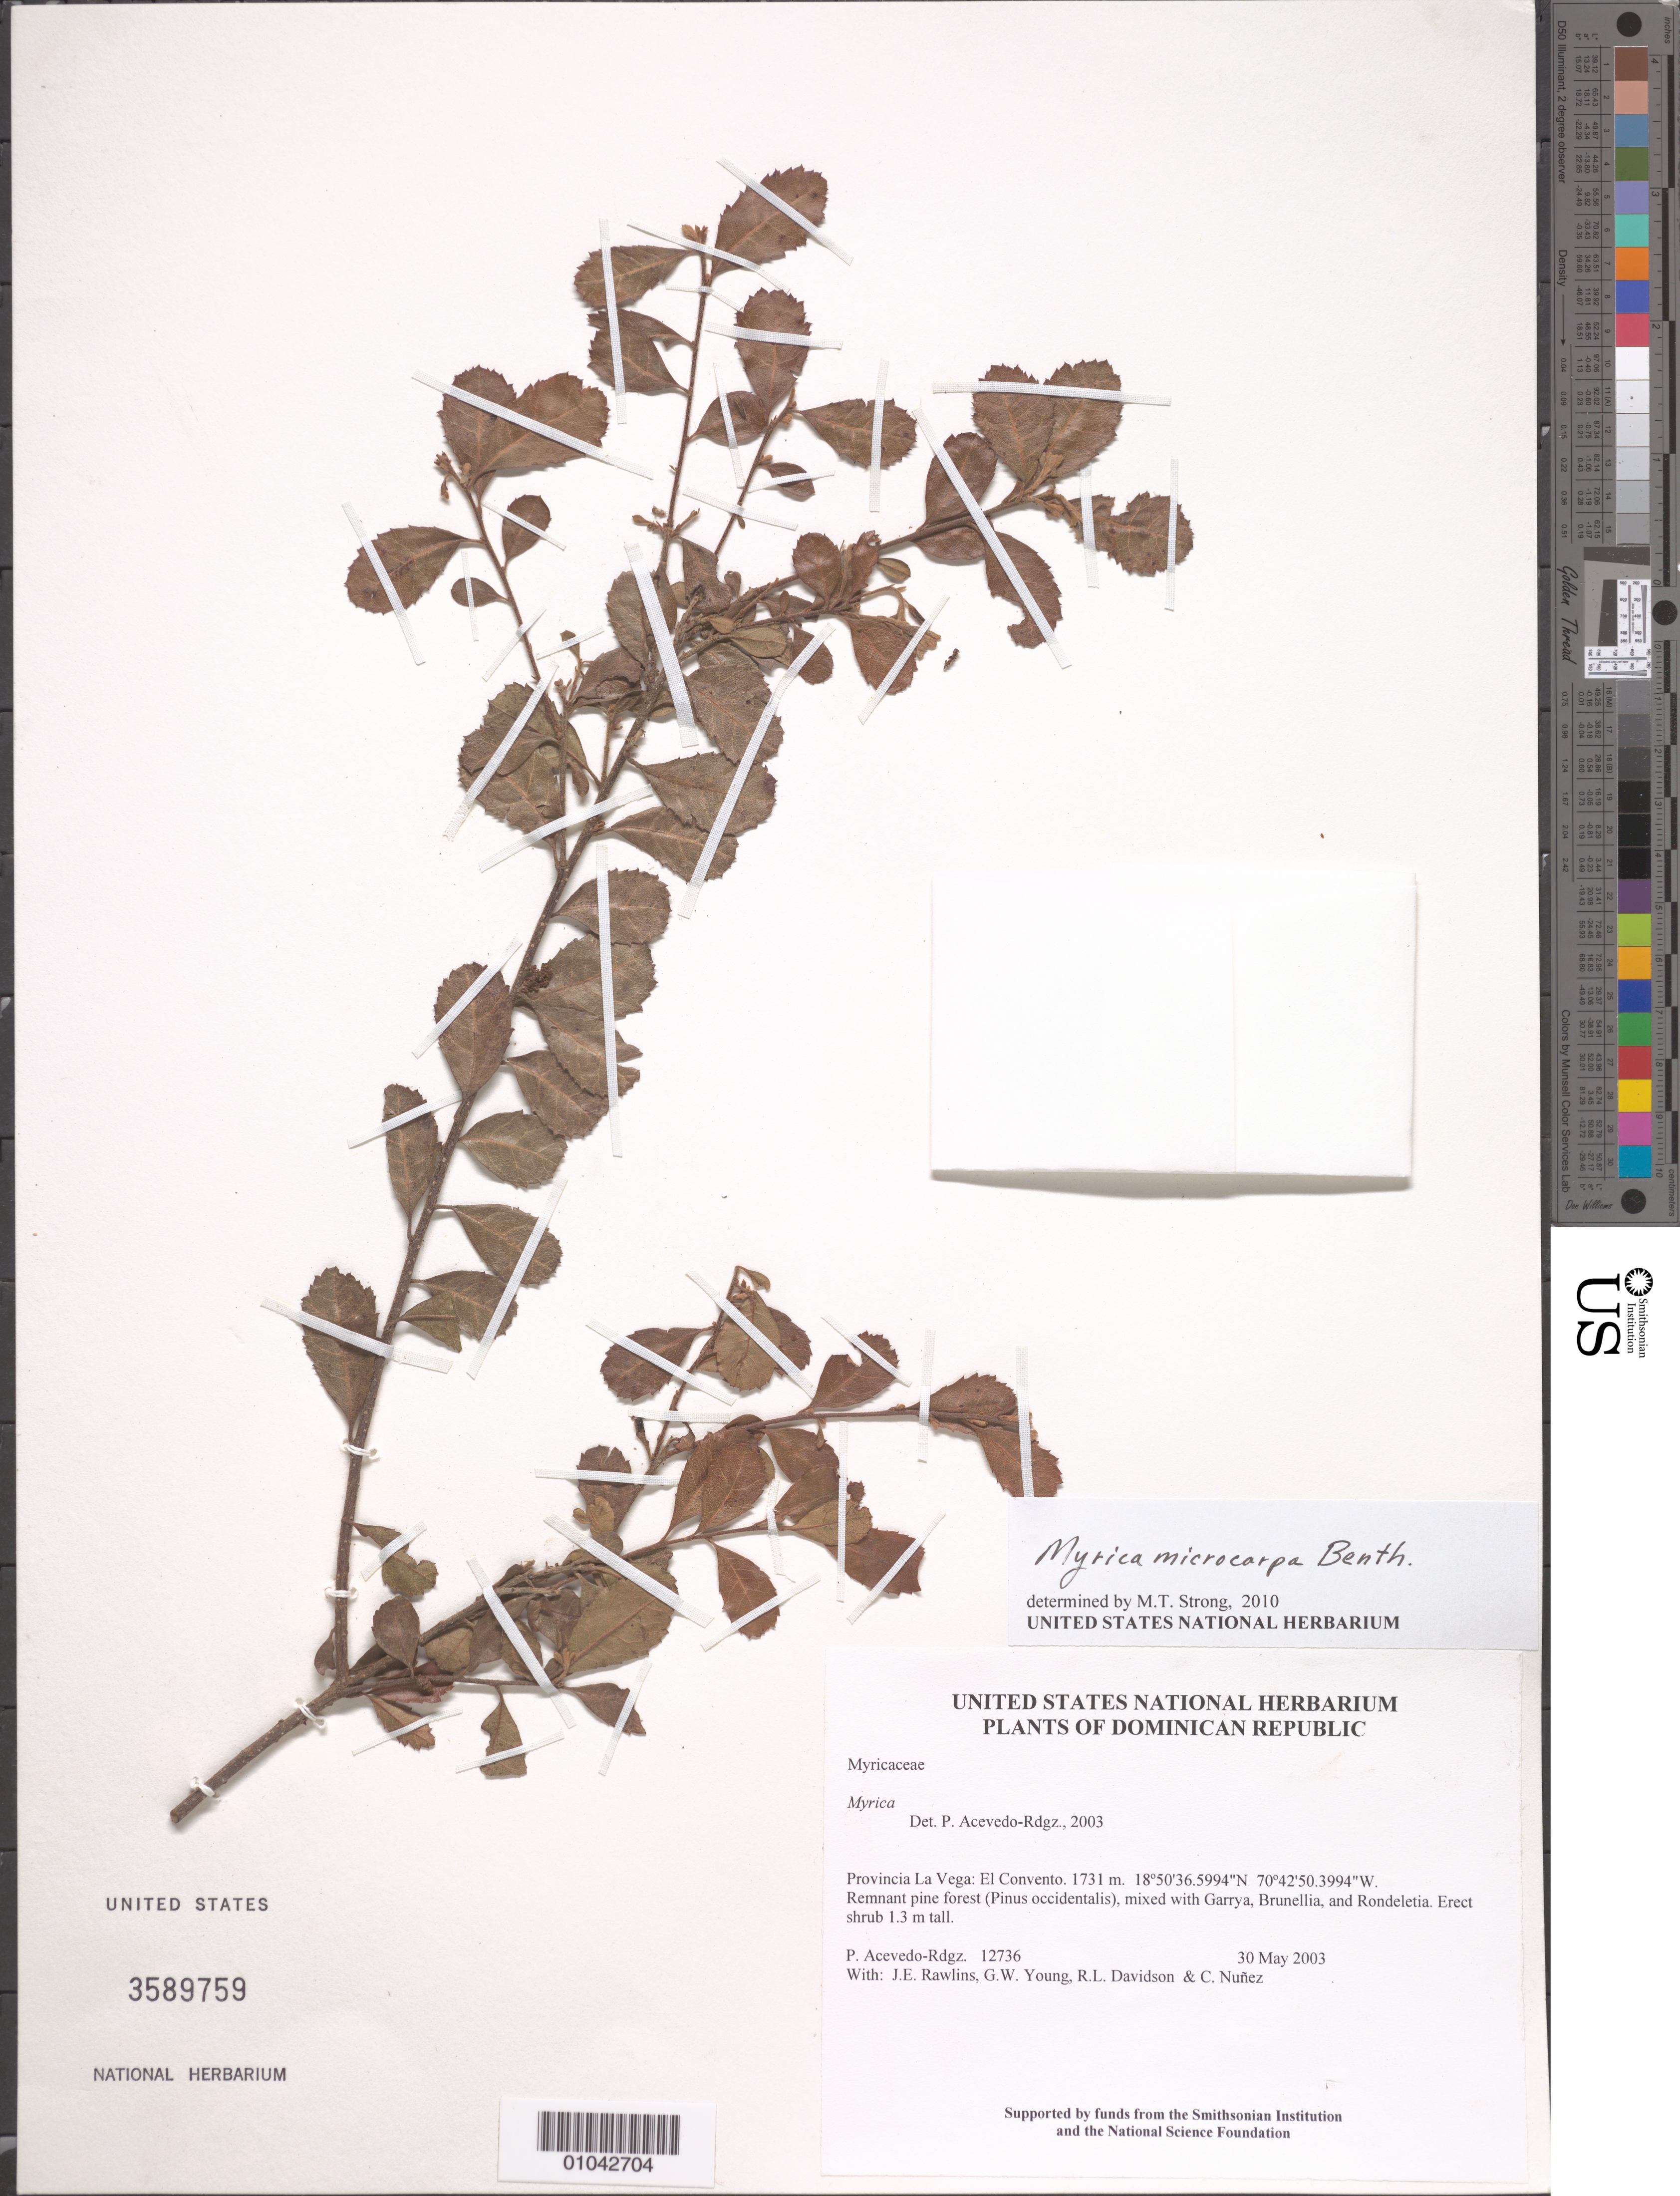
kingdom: Plantae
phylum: Tracheophyta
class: Magnoliopsida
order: Fagales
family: Myricaceae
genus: Myrica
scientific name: Myrica microcarpa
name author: Benth.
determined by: Strong, M. T., (US), Smithsonian Institution - National Museum of Natural History (UNITED STATES)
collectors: P. Acevedo-Rodr., J. Rawlins, G. Young, R. Davidson & C. Nunez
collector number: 12736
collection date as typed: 30 May 2003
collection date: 2003-05-30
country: Dominican Republic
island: Hispaniola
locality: Provincia La Vega: El Convento.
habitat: Remnant pine forest (Pinus occidentalis), mixed with Garrya, Brunellia, and Rondeletia.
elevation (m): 1731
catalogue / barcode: US 3589759